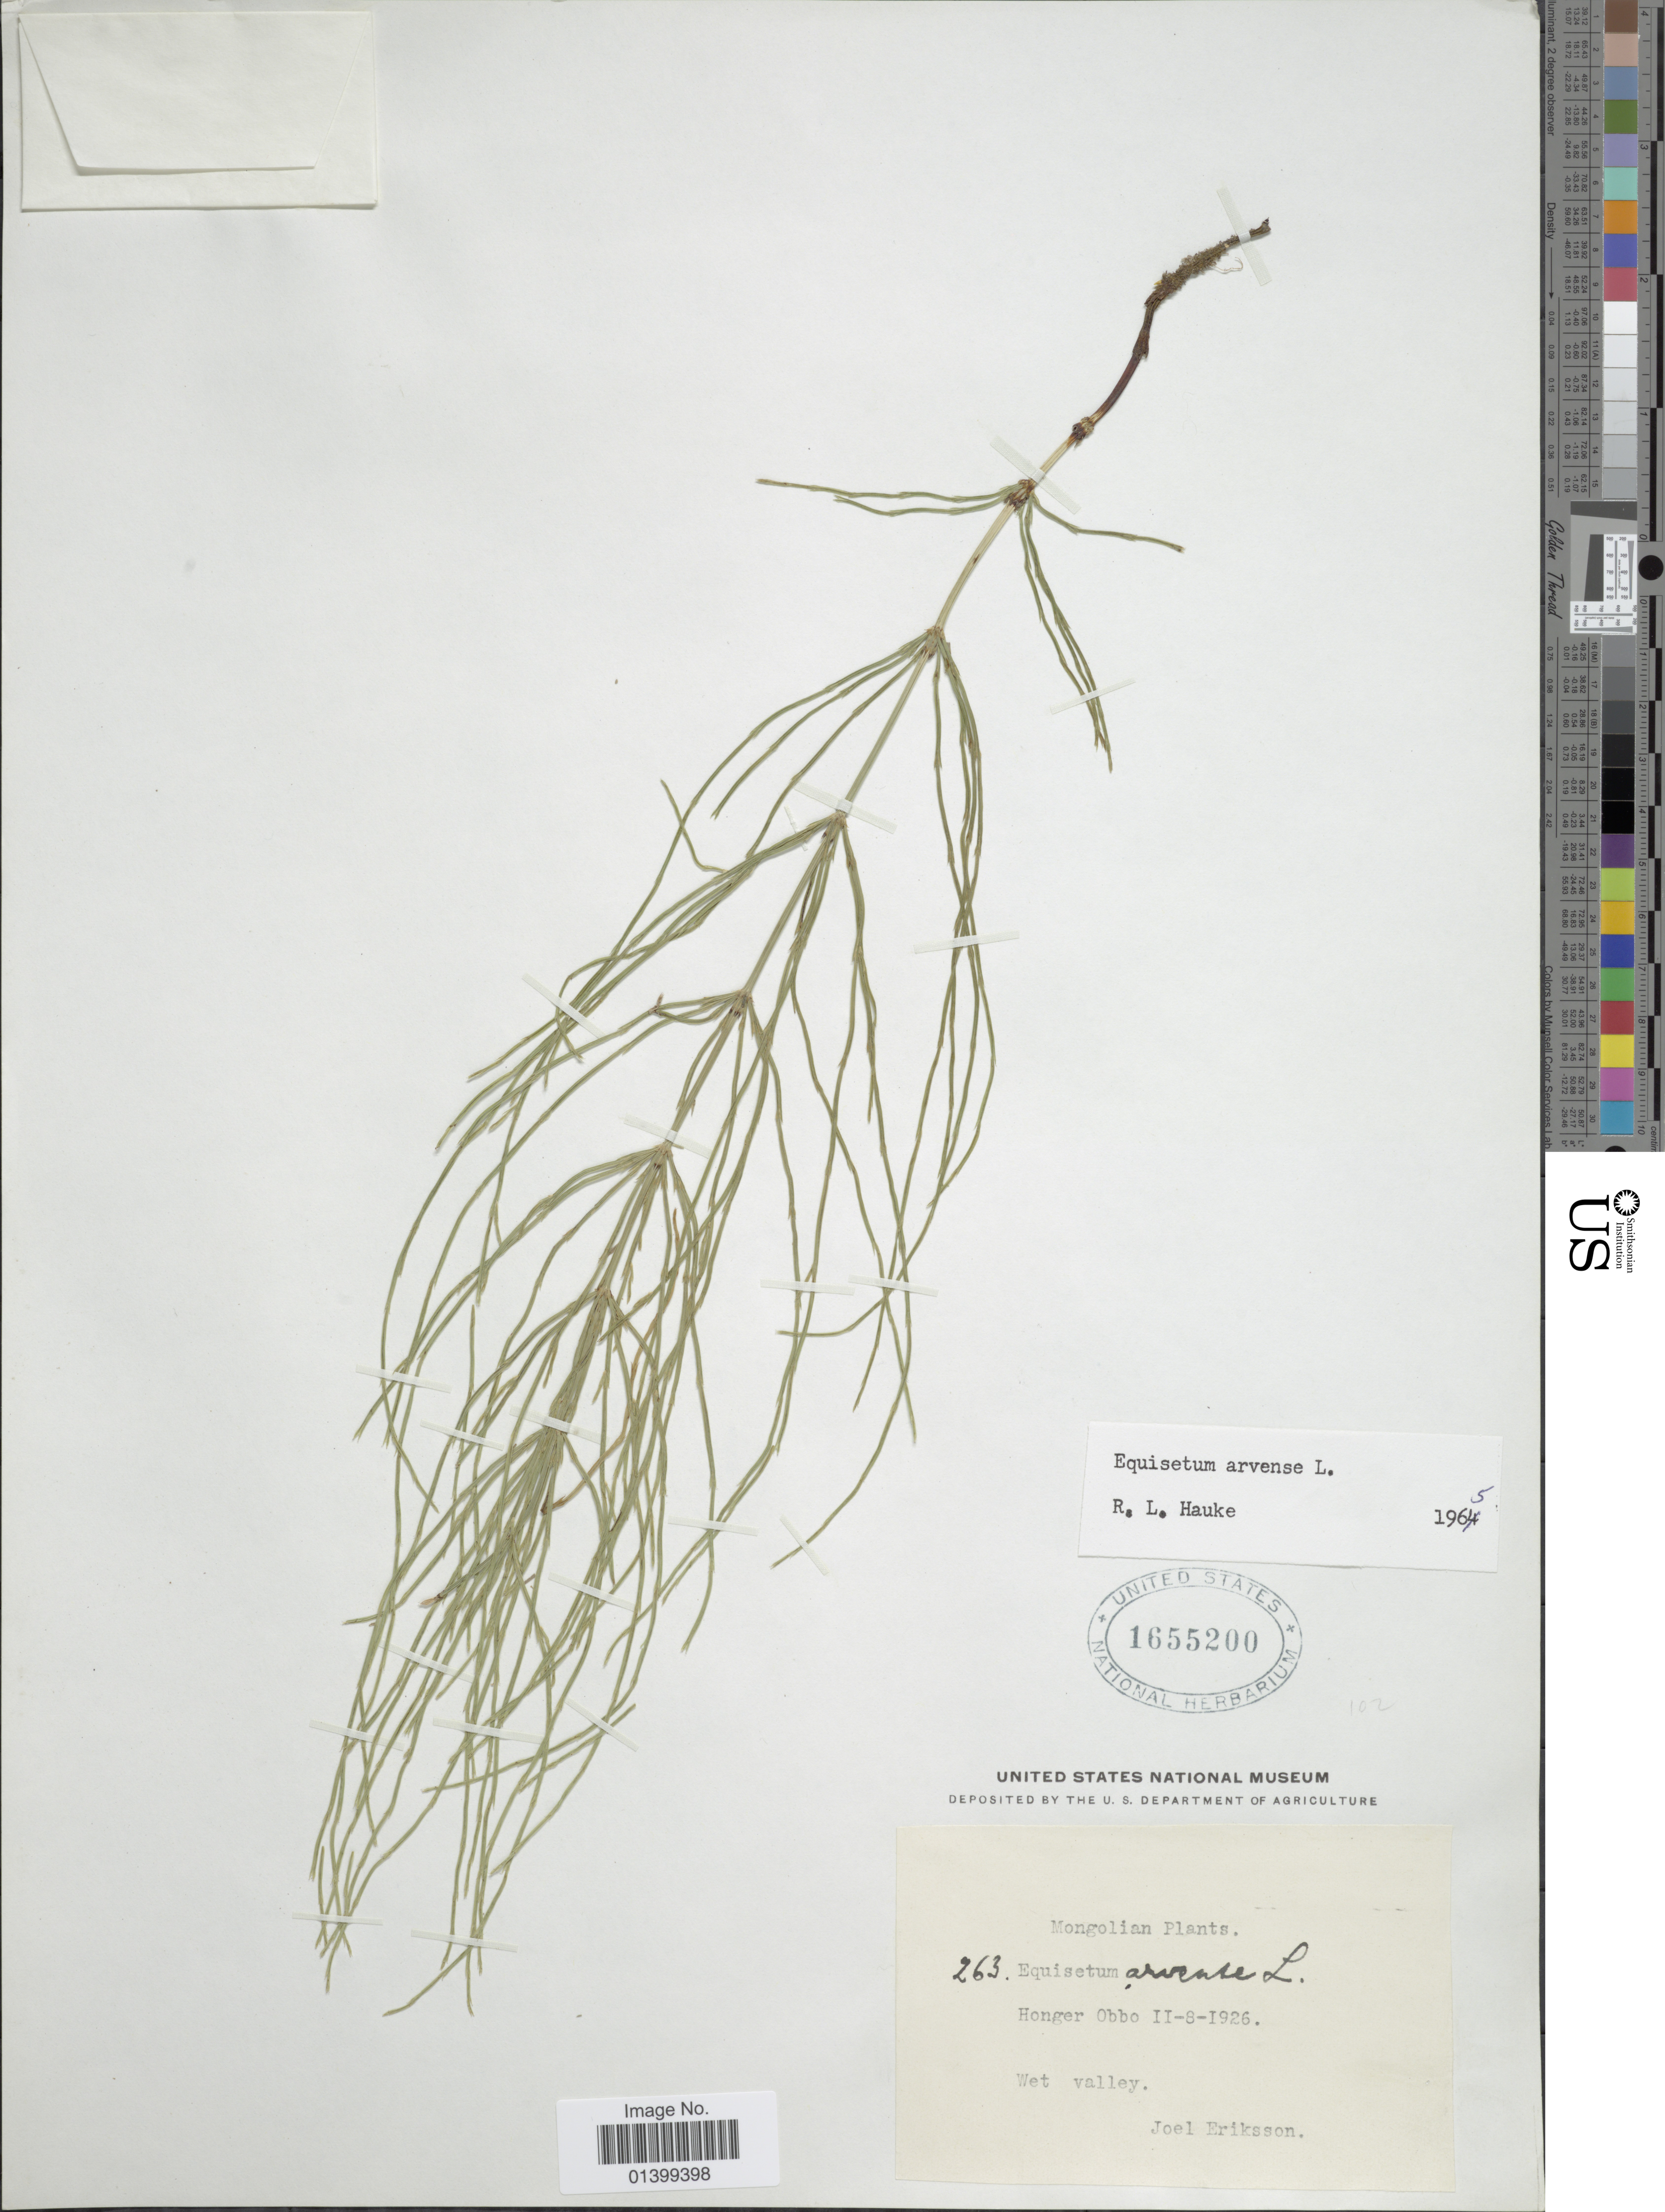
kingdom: Plantae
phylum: Tracheophyta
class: Polypodiopsida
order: Equisetales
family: Equisetaceae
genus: Equisetum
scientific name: Equisetum arvense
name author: L.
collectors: J. Eriksson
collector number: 263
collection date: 1926-02-08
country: Mongolia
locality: Mongolian Plants. Honger Obbo. Wet valley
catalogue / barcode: US 1655200